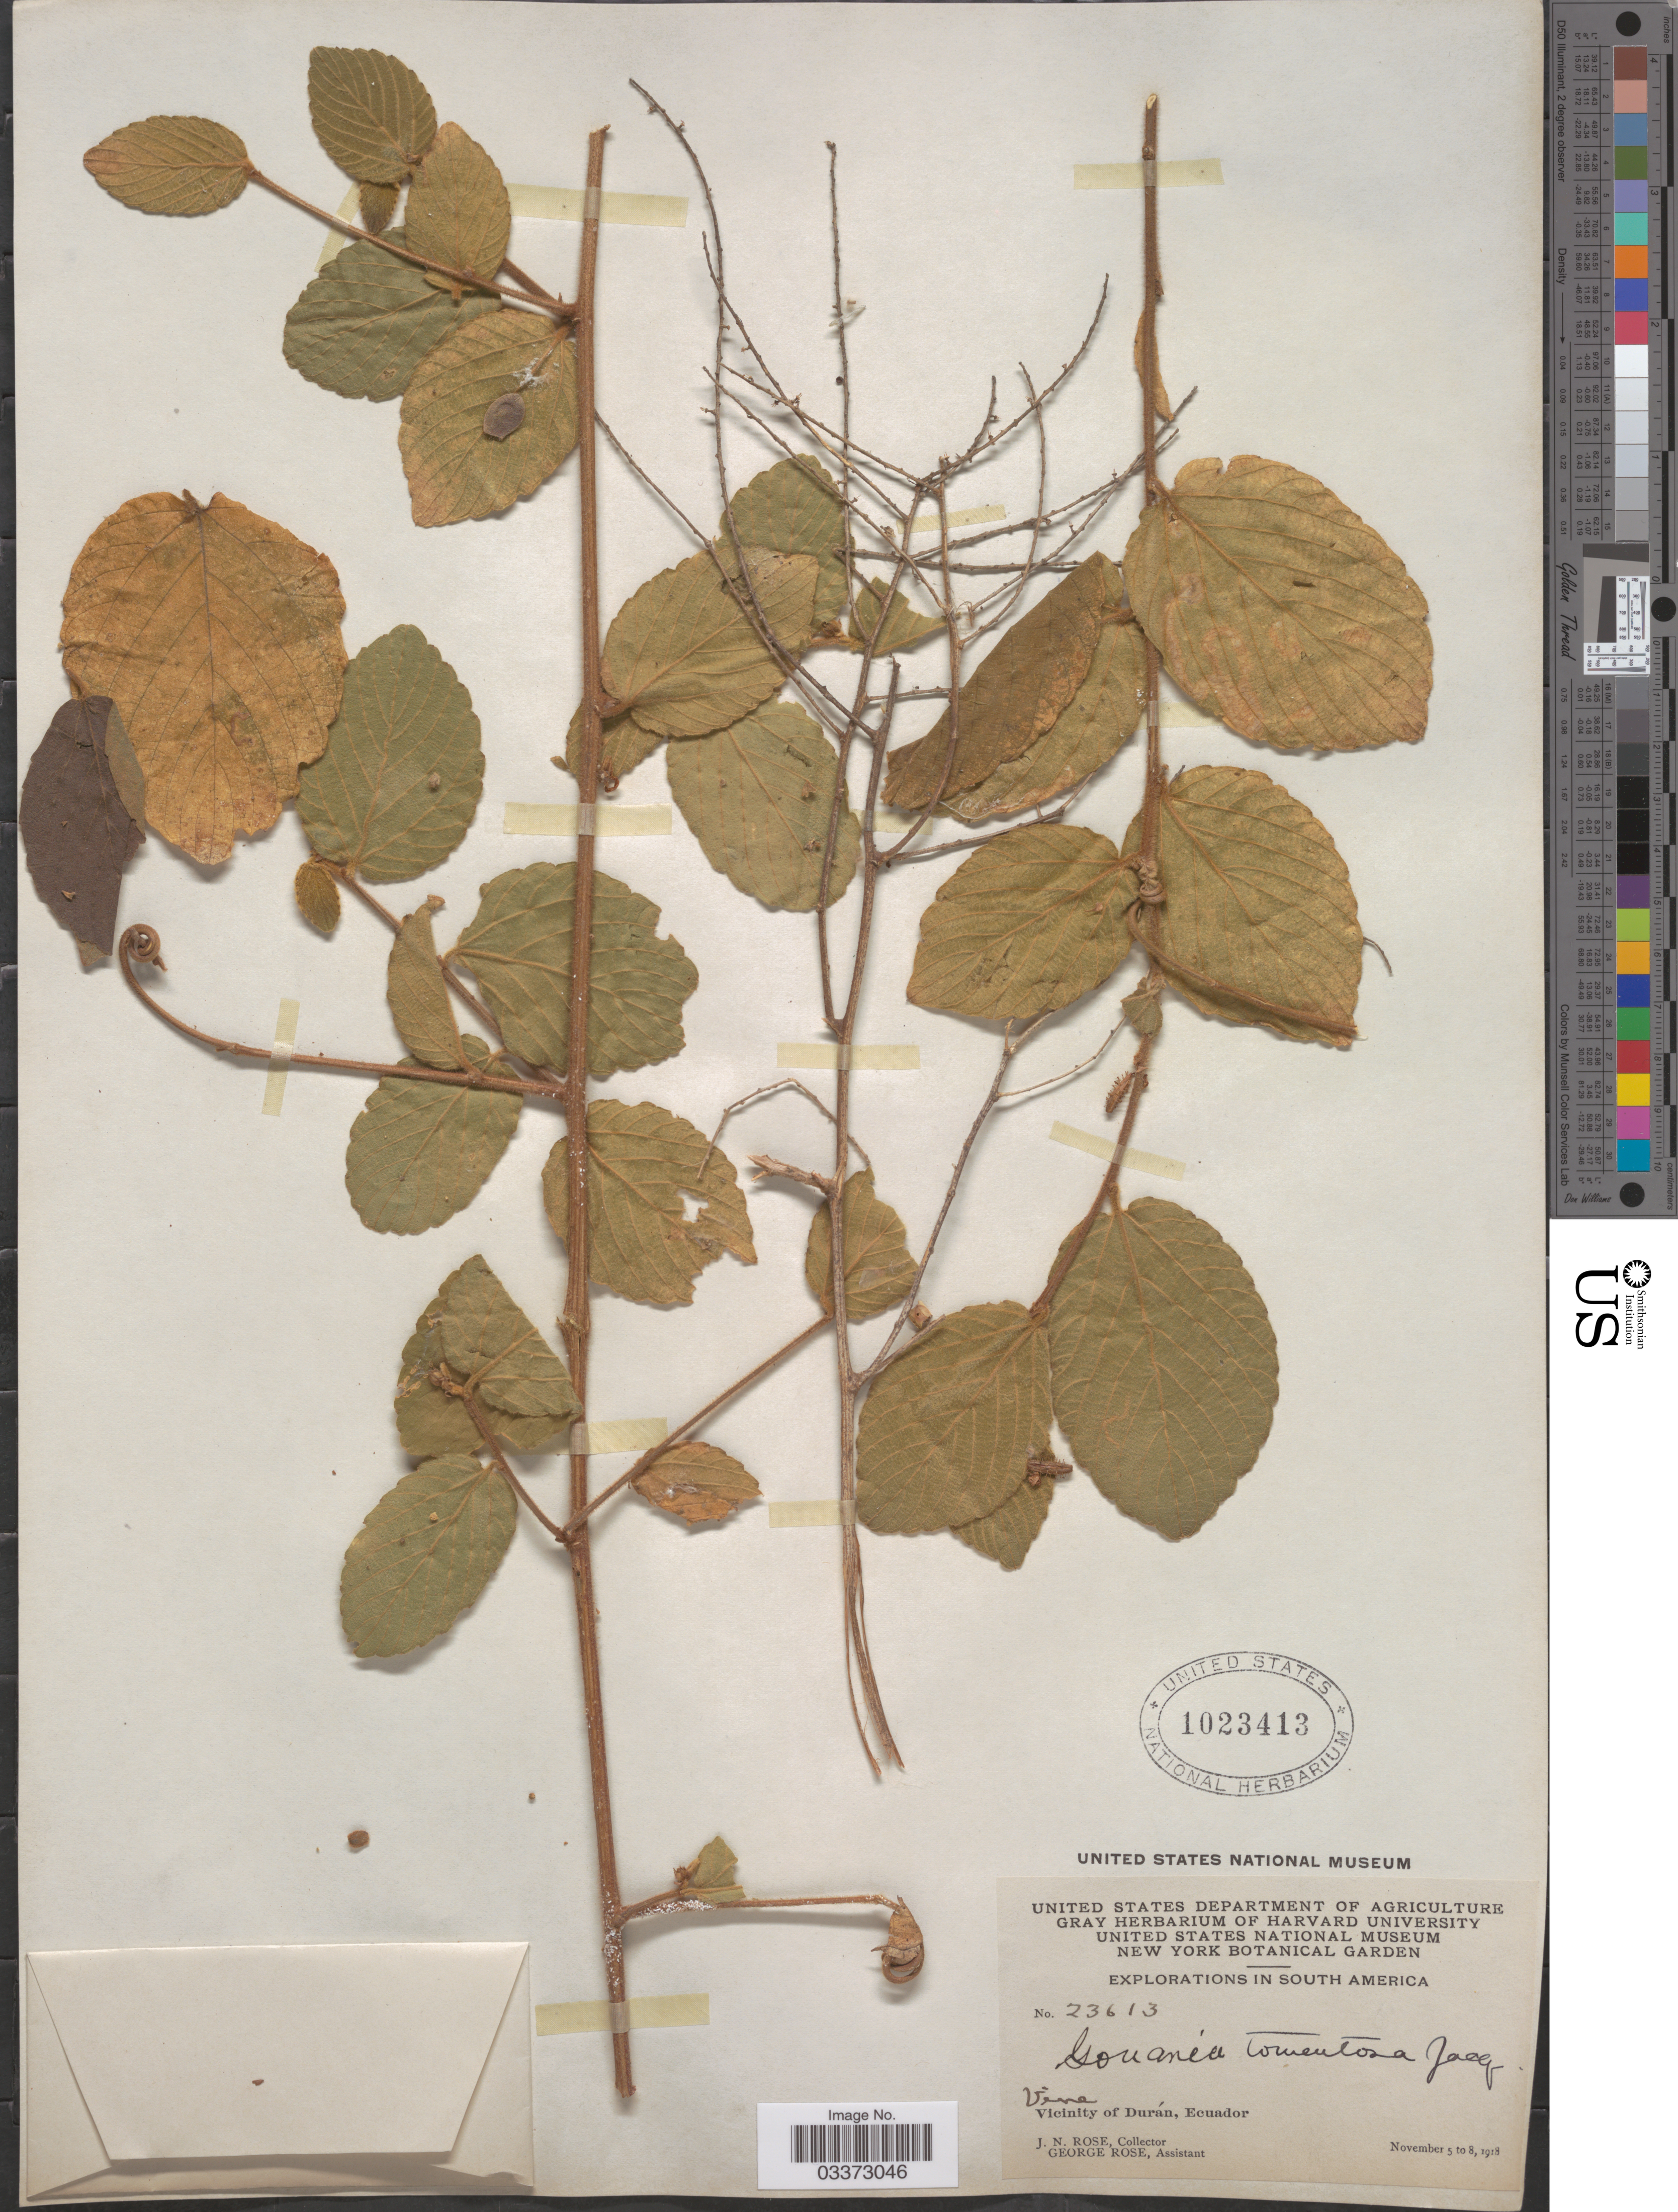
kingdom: Plantae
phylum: Tracheophyta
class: Magnoliopsida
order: Rosales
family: Rhamnaceae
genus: Gouania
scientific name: Gouania tomentosa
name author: Jacq.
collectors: J. N. Rose & G. Rose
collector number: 23613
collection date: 1918-11-05/1918-11-08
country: Ecuador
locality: Vicinity of Durán.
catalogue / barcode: US 1023413